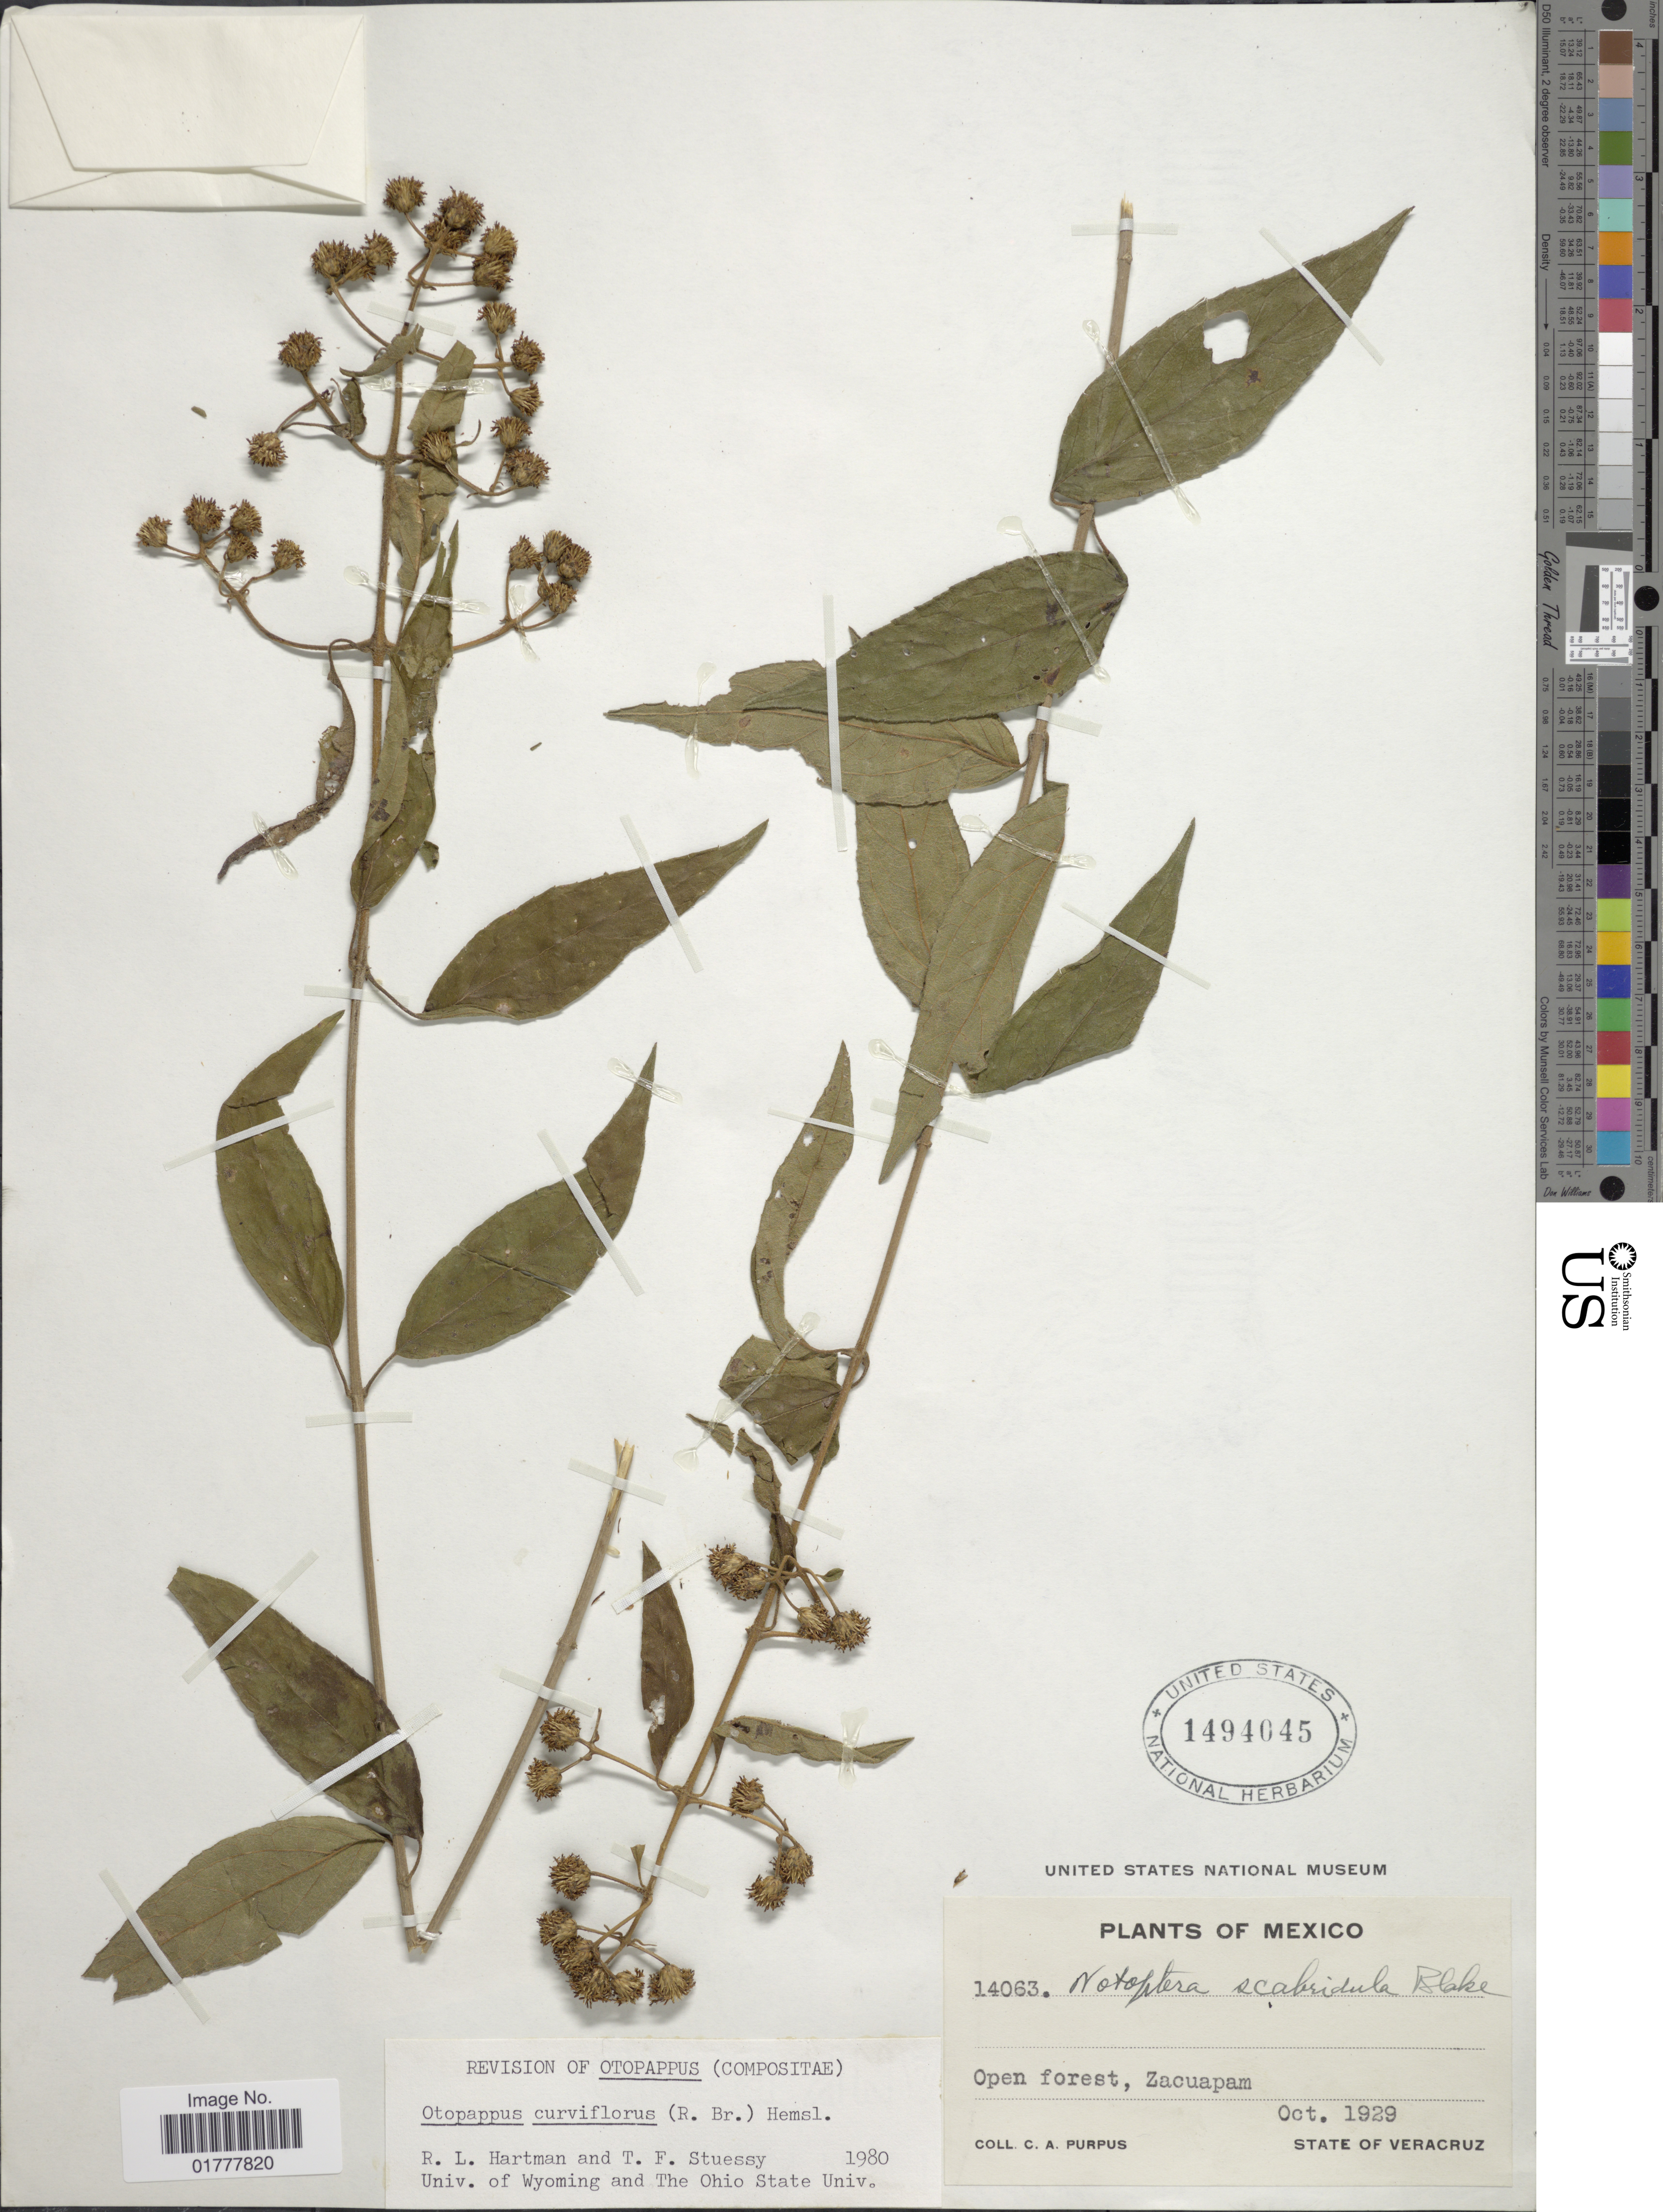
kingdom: Plantae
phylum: Tracheophyta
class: Magnoliopsida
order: Asterales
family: Asteraceae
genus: Otopappus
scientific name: Otopappus curviflorus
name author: (R. Br.) Hemsl.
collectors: C. A. Purpus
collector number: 14063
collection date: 1929-10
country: Mexico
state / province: Veracruz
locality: Open forest, Zacuapam, State of Veracruz.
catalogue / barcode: US 1494045